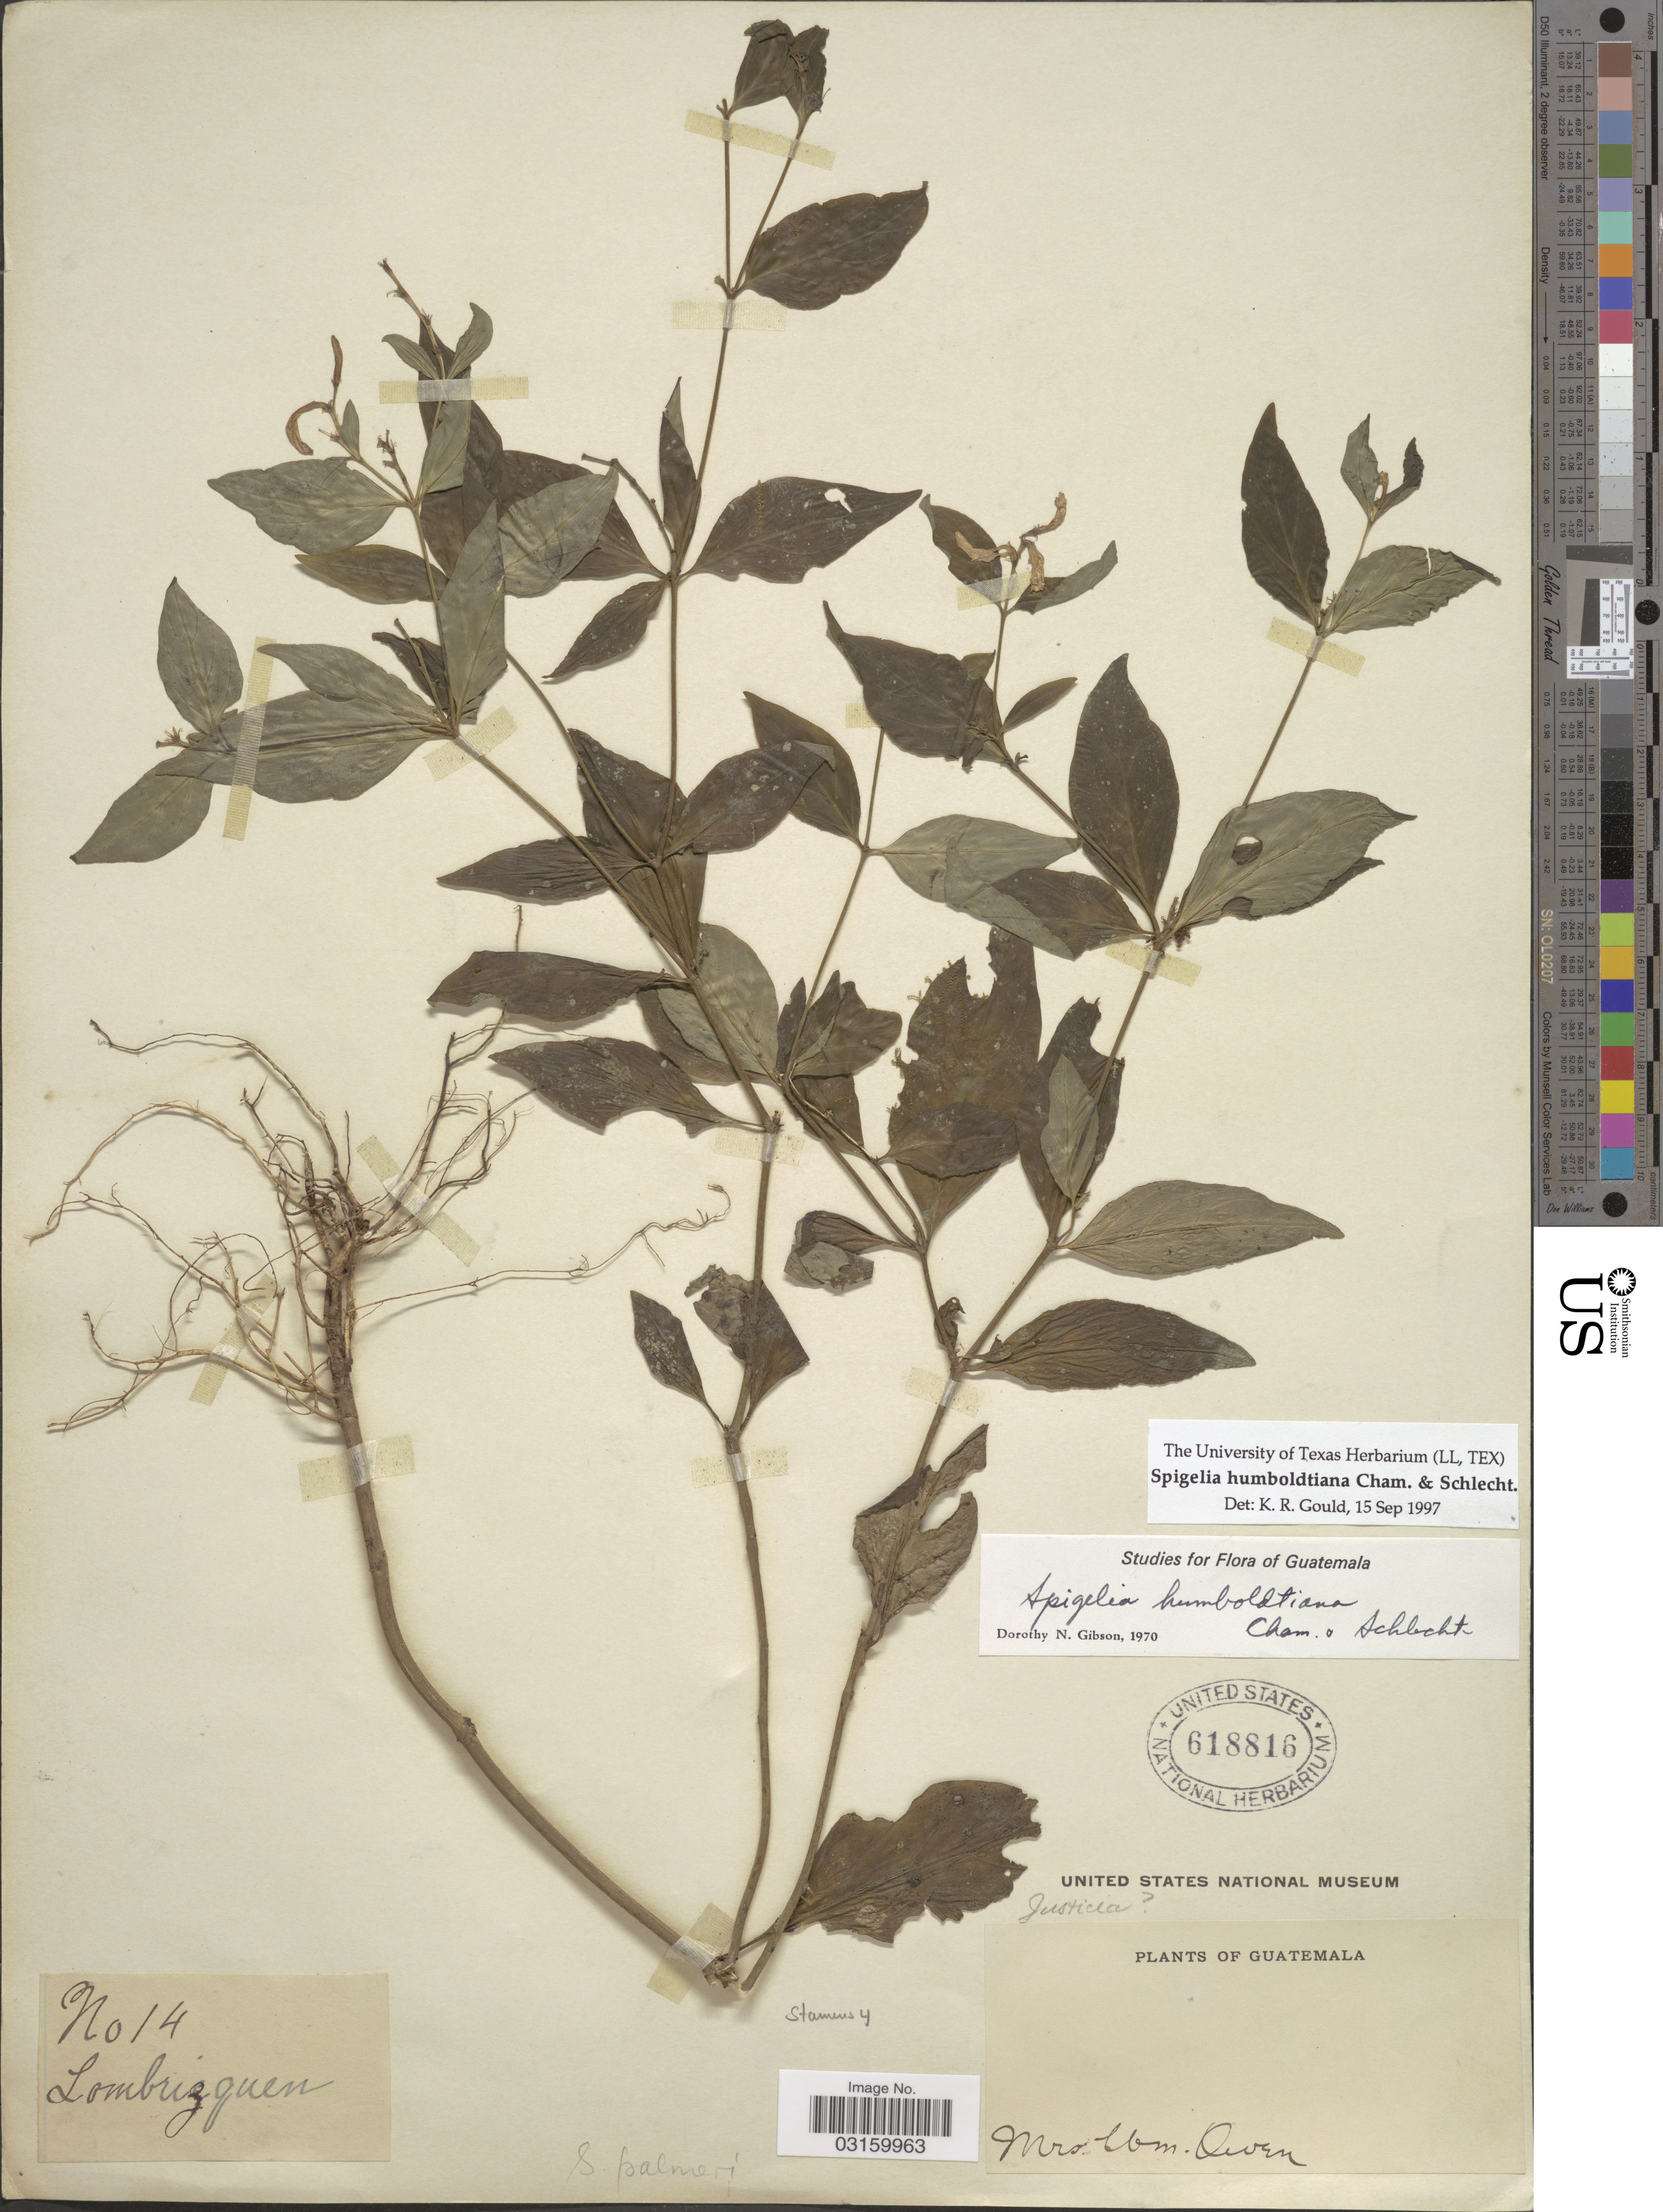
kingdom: Plantae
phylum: Tracheophyta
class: Magnoliopsida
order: Gentianales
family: Loganiaceae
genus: Spigelia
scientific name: Spigelia humboldtiana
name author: Cham. & Schltdl.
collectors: W. Owen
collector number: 14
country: Guatemala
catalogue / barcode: US 618816